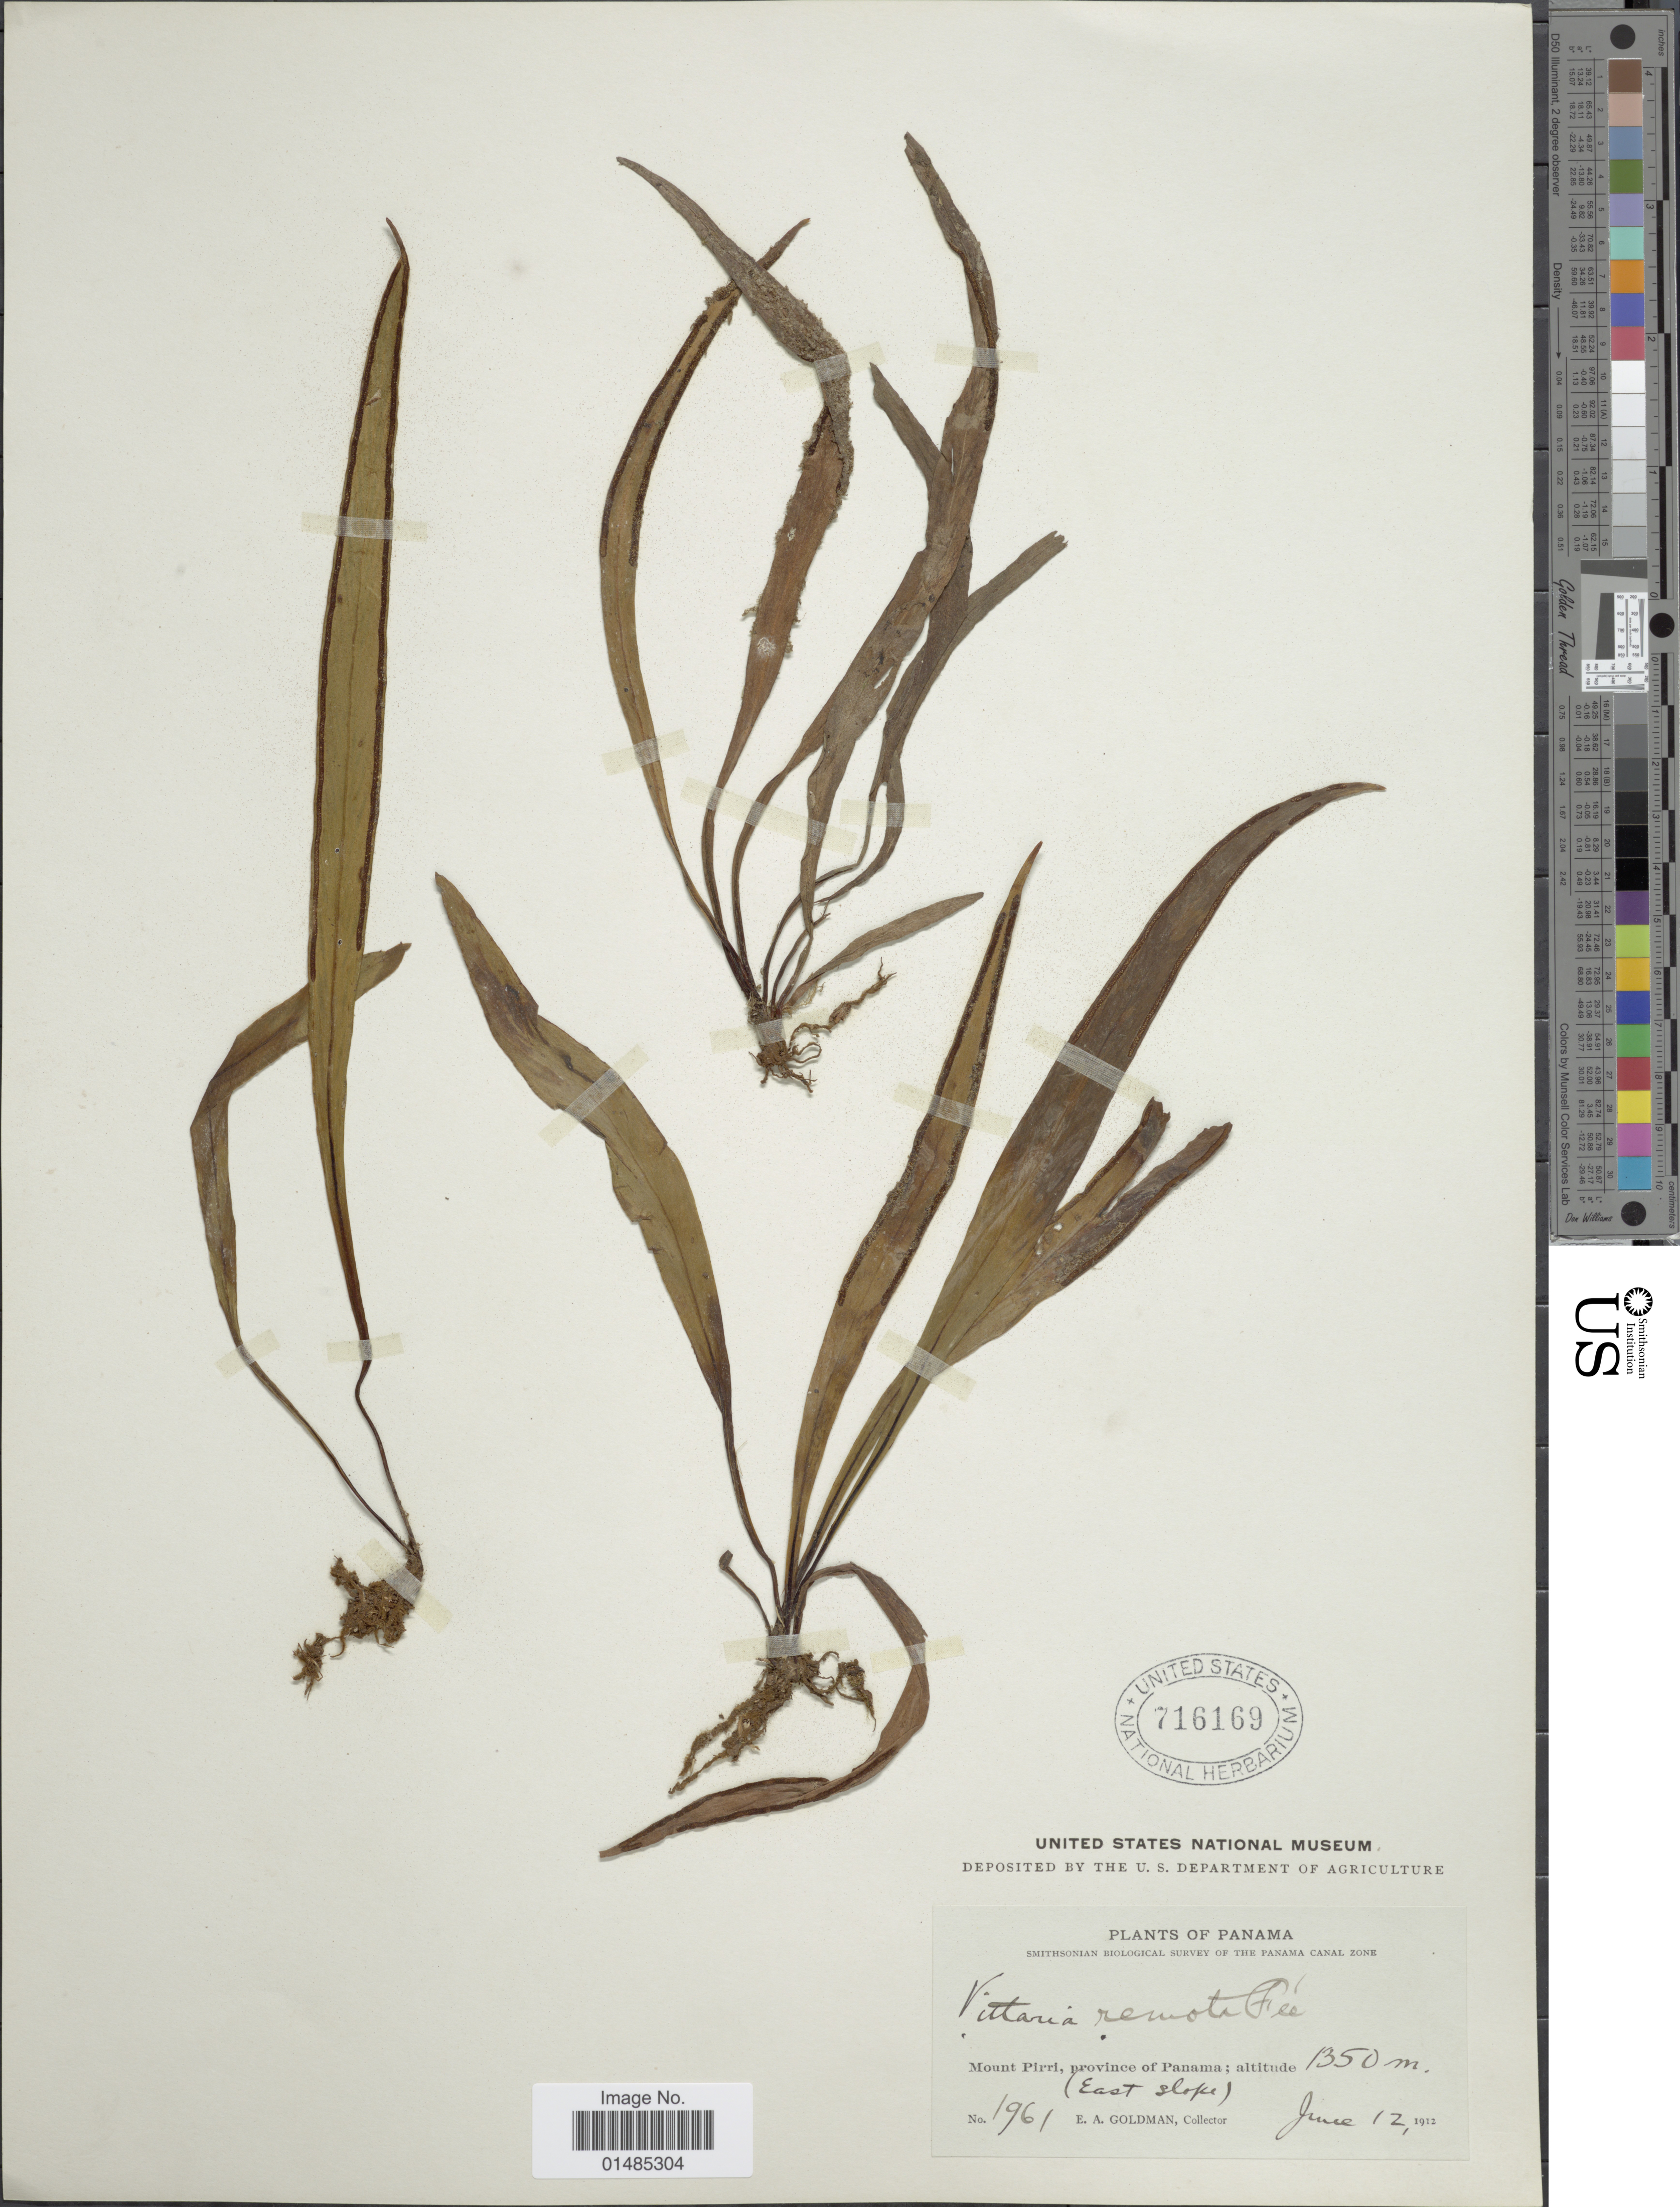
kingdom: Plantae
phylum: Tracheophyta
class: Polypodiopsida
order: Polypodiales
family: Pteridaceae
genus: Radiovittaria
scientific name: Radiovittaria remota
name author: (Fée) E.H. Crane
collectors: E. A. Goldman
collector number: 1961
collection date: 1912-06-12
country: Panama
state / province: Panamá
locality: Mount Pirri (East slope).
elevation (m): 1350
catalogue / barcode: US 716169